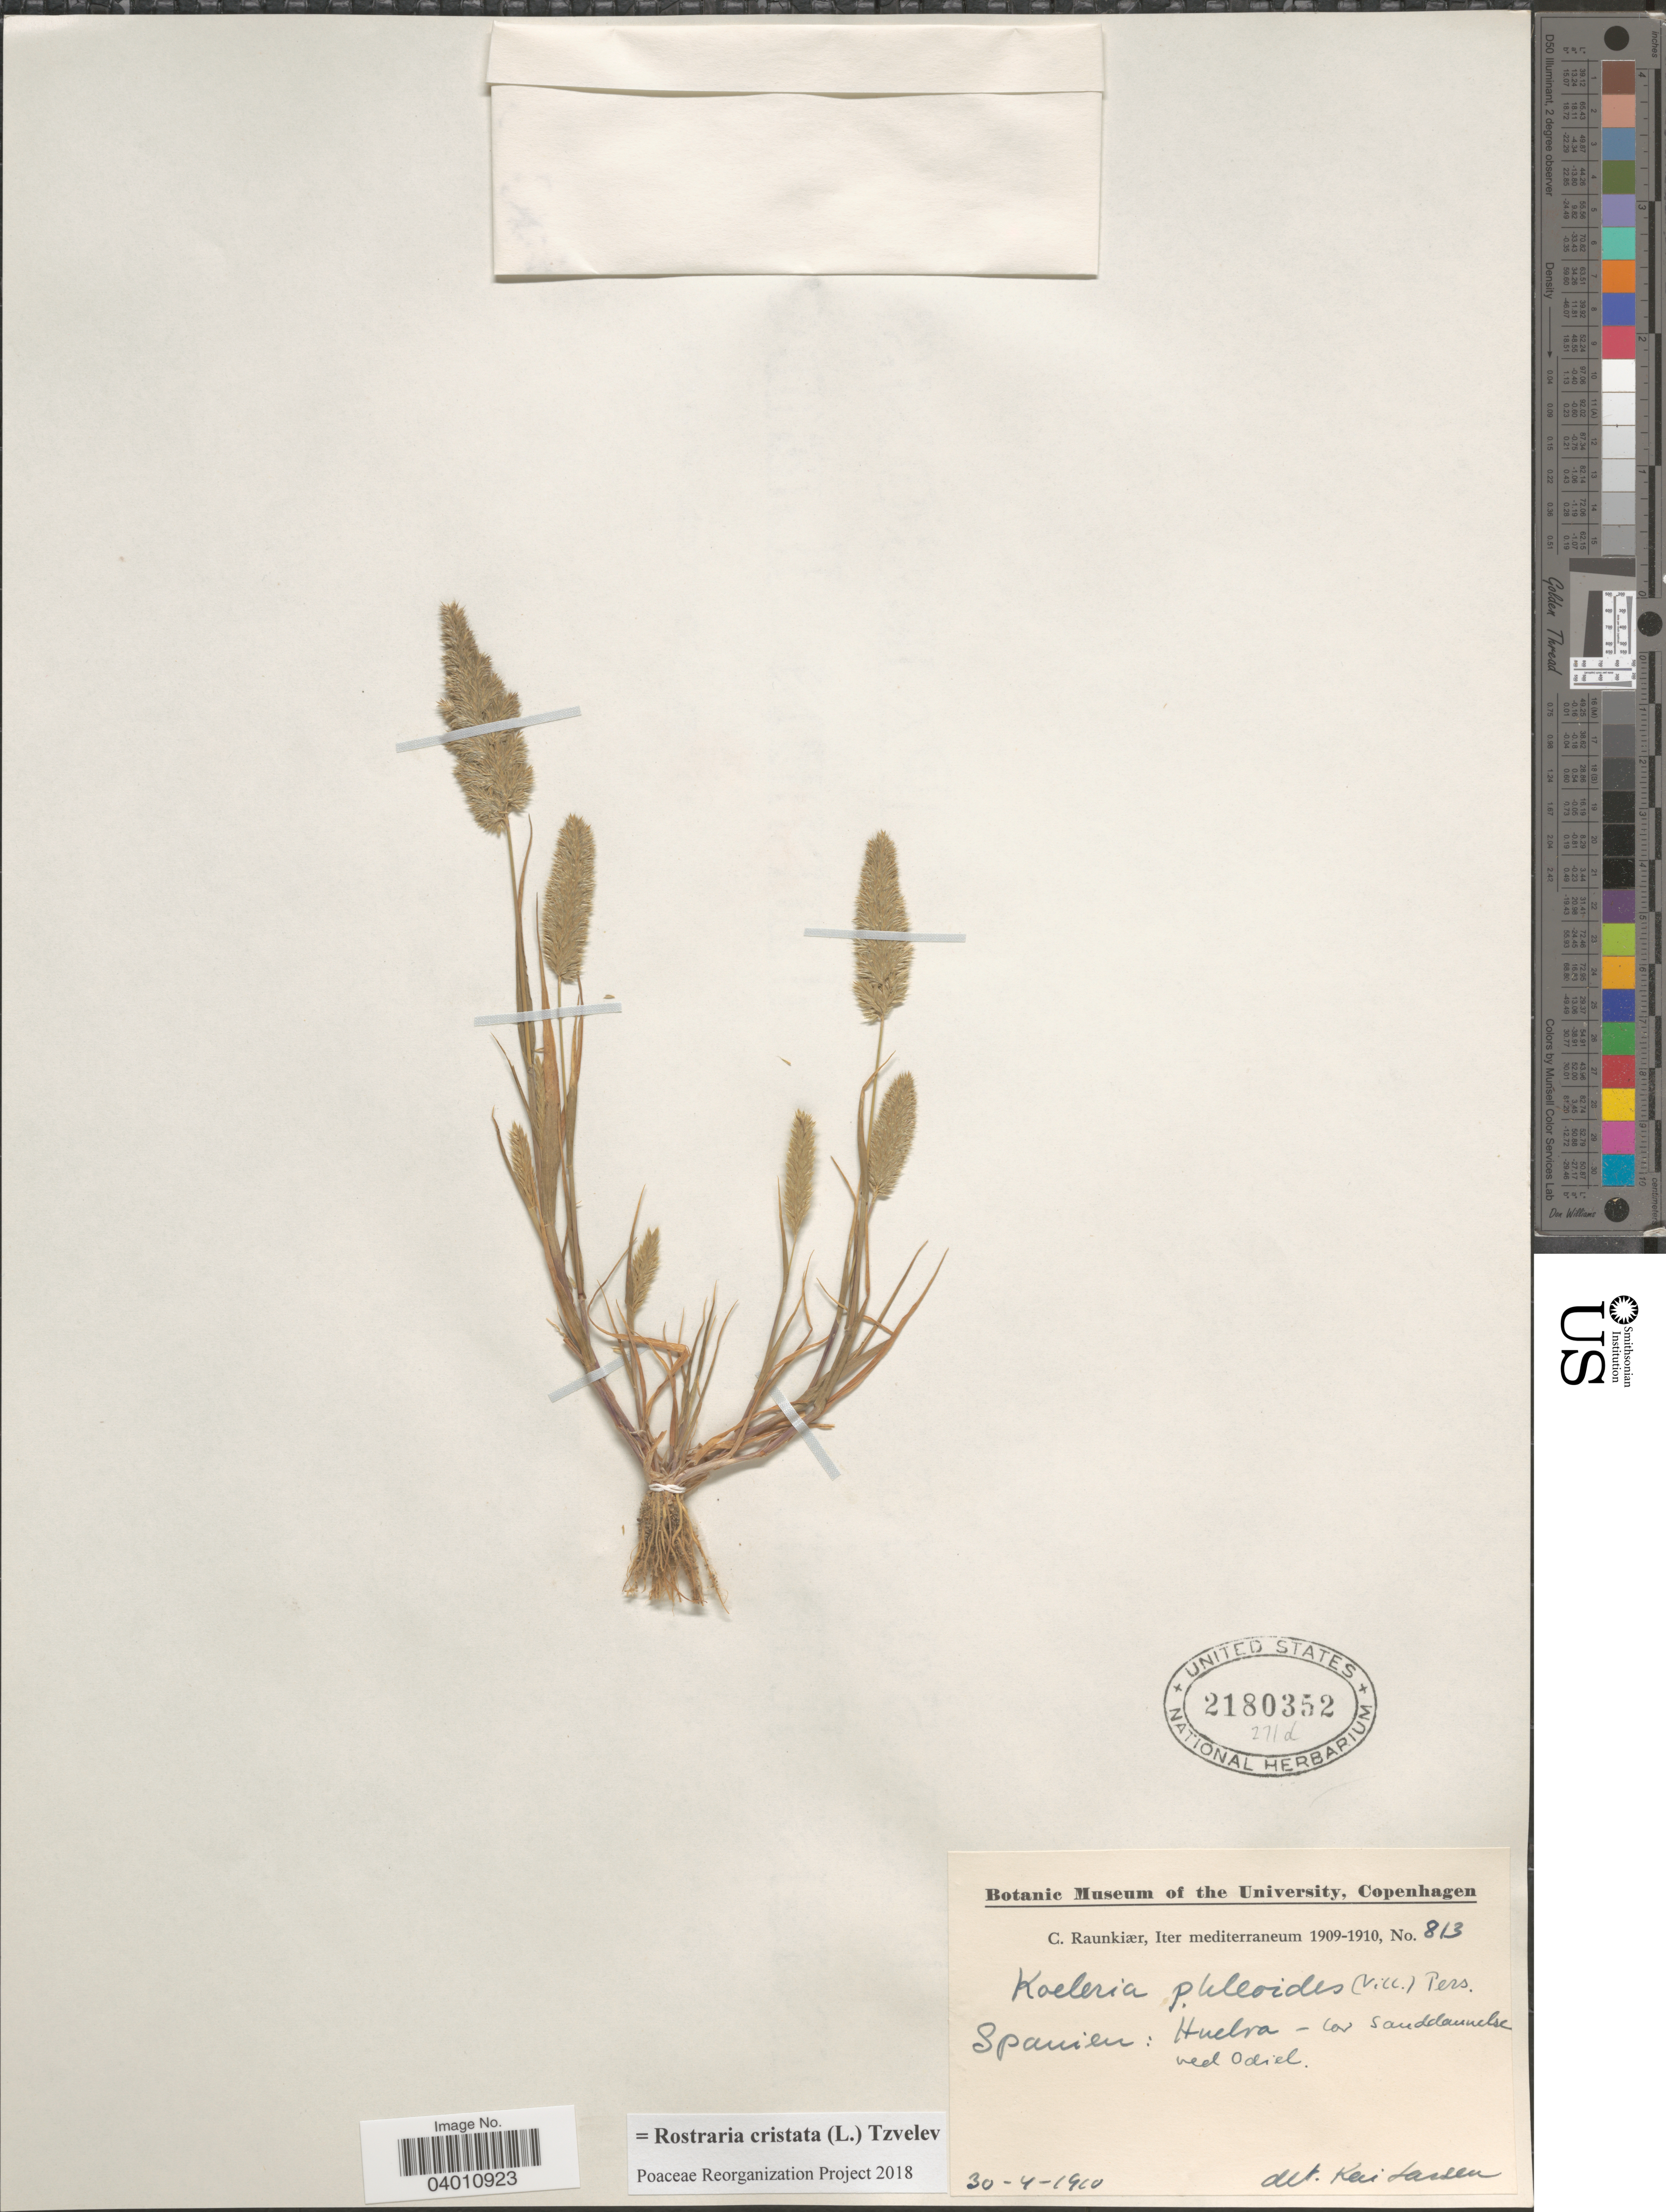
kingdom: Plantae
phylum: Tracheophyta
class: Liliopsida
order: Poales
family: Poaceae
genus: Rostraria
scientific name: Rostraria cristata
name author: (L.) Tzvelev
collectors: C. Raunkiær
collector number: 813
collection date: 1910-04-30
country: Spain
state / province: Andalucia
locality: Spanien: Huelva. Odiel.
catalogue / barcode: US 2180352